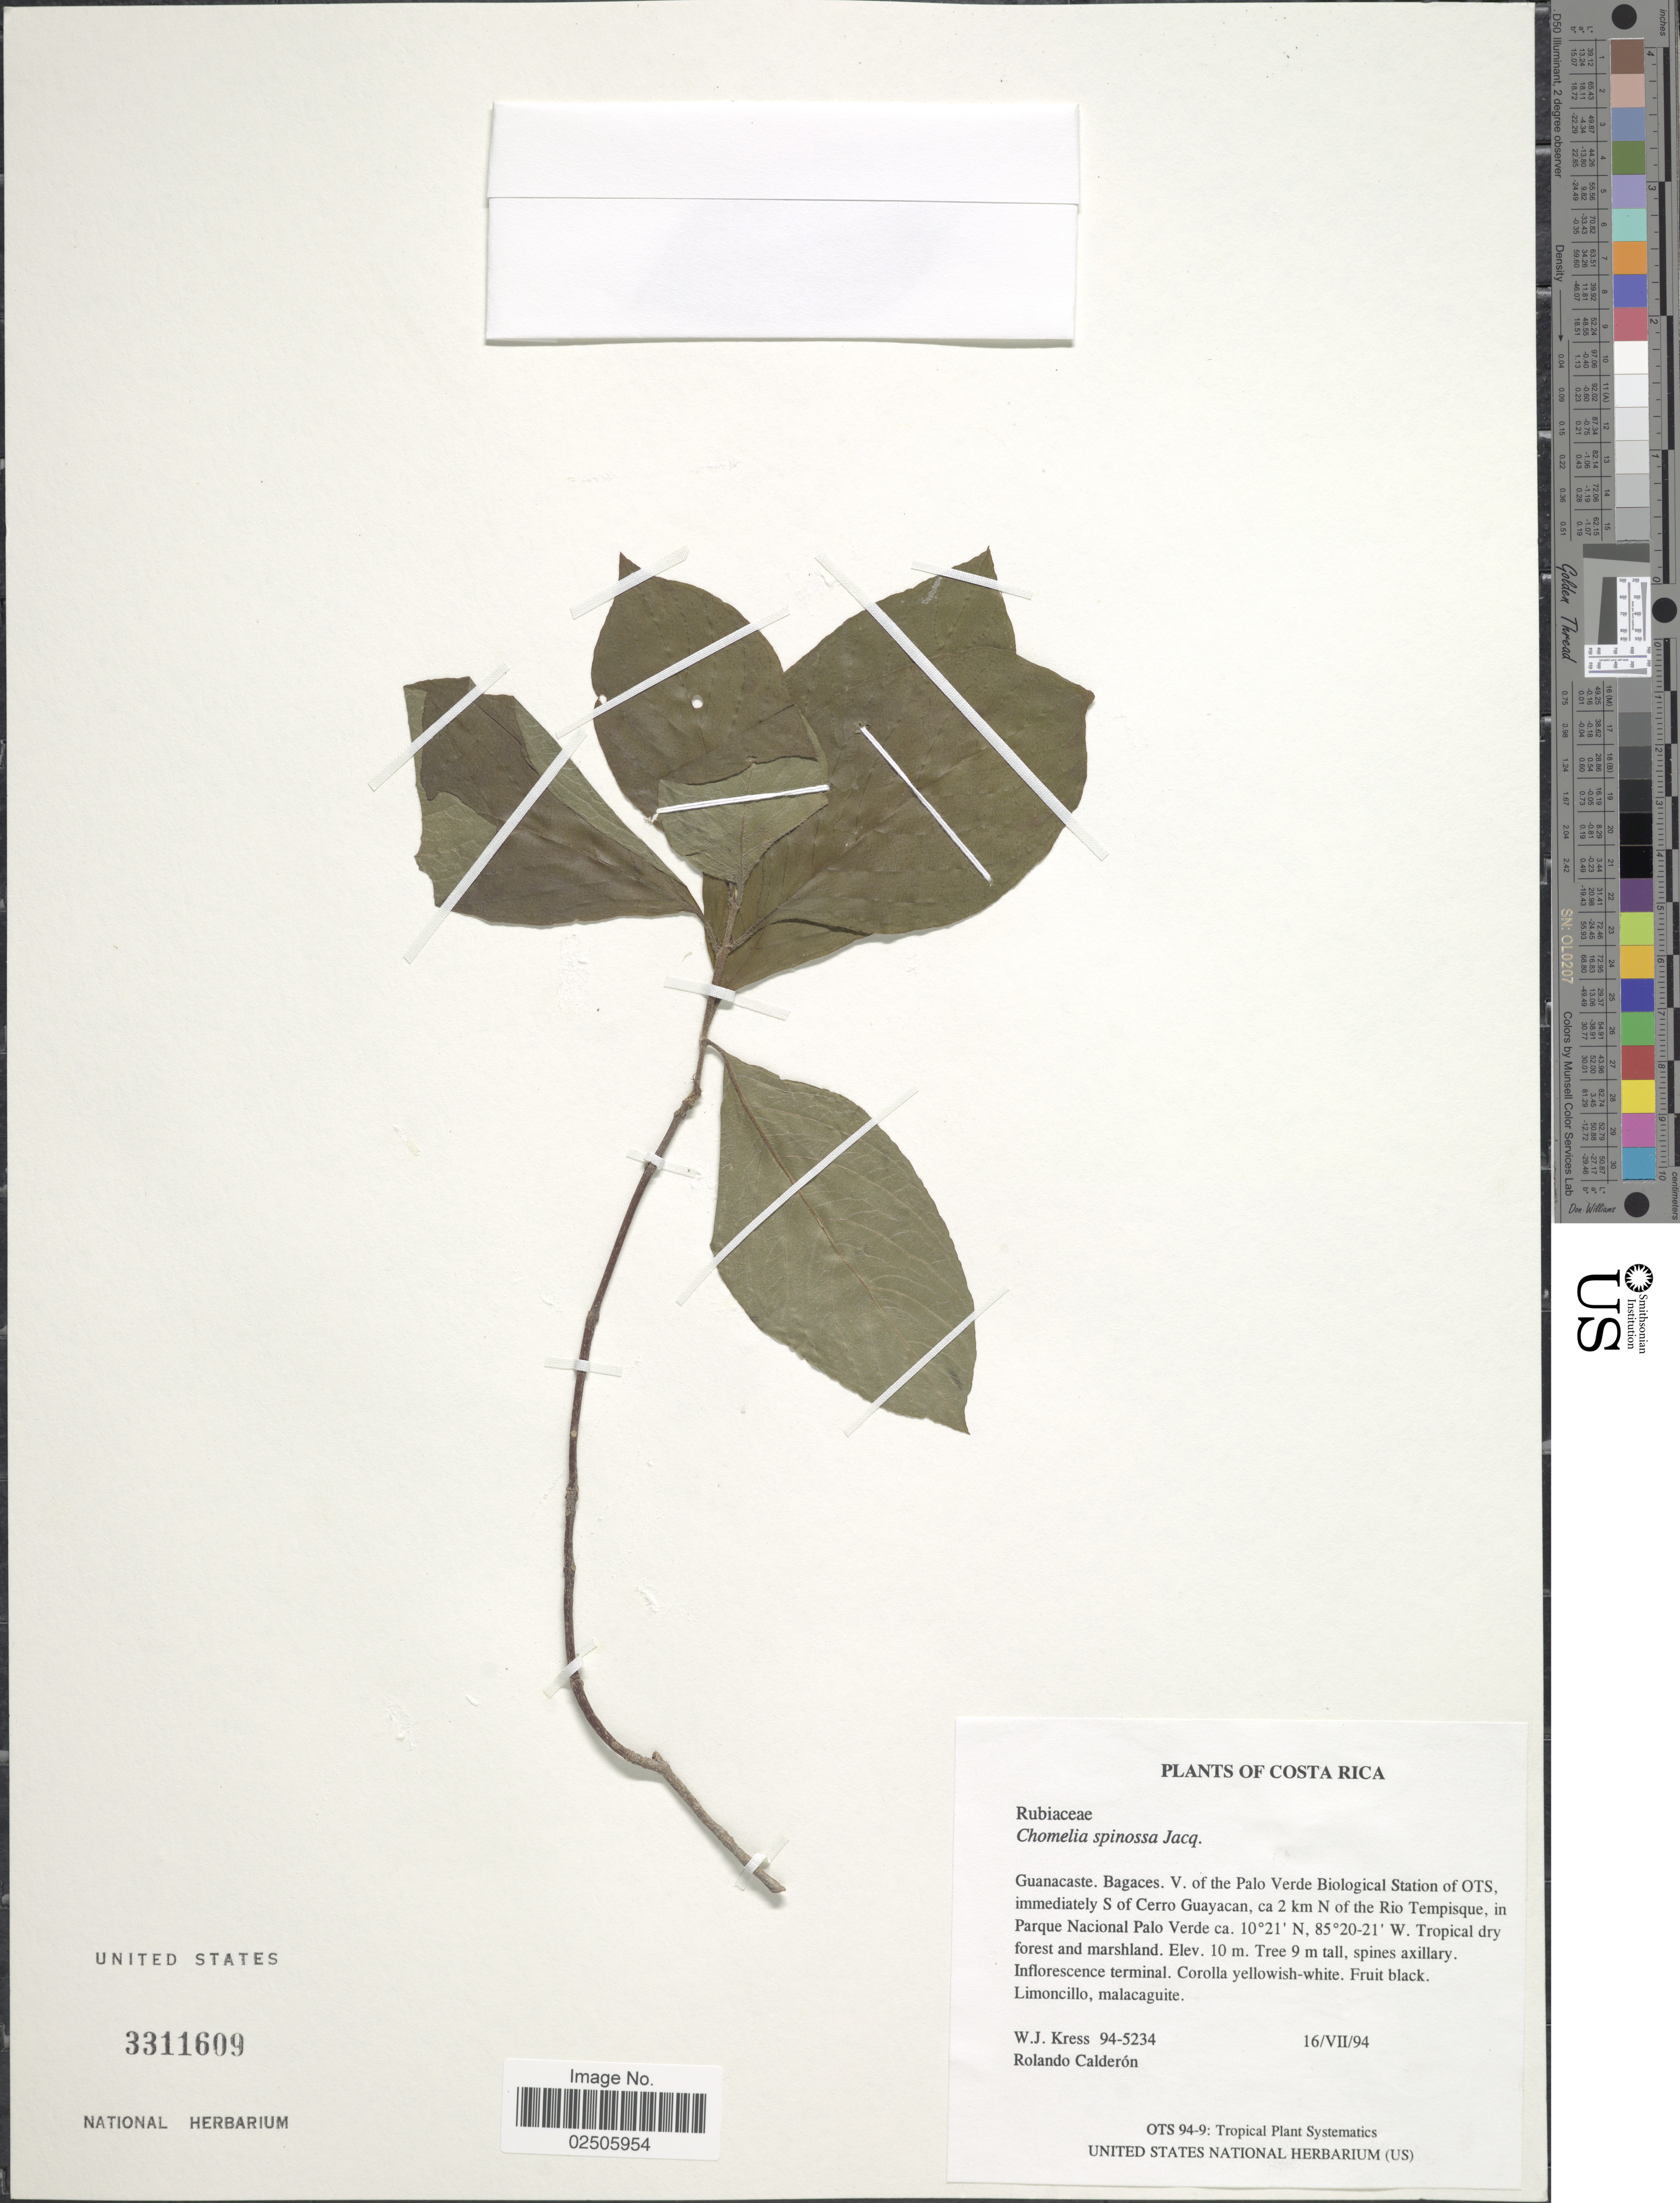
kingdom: Plantae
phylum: Tracheophyta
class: Magnoliopsida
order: Gentianales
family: Rubiaceae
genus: Chomelia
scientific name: Chomelia spinosa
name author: Jacq.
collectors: W. J. Kress & R. Calderon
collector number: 94-5234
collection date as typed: Transcribed d/m/y: 16/7/94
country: Costa Rica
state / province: Guanacaste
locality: Bagaces. V. of the Palo Verde Biological Station of OTS, immediately S of Cerro Guayacan, ca. 2 km N of the Rio Tempisque, in Parque Nacional Palo Verde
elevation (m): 10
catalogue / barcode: US 3311609